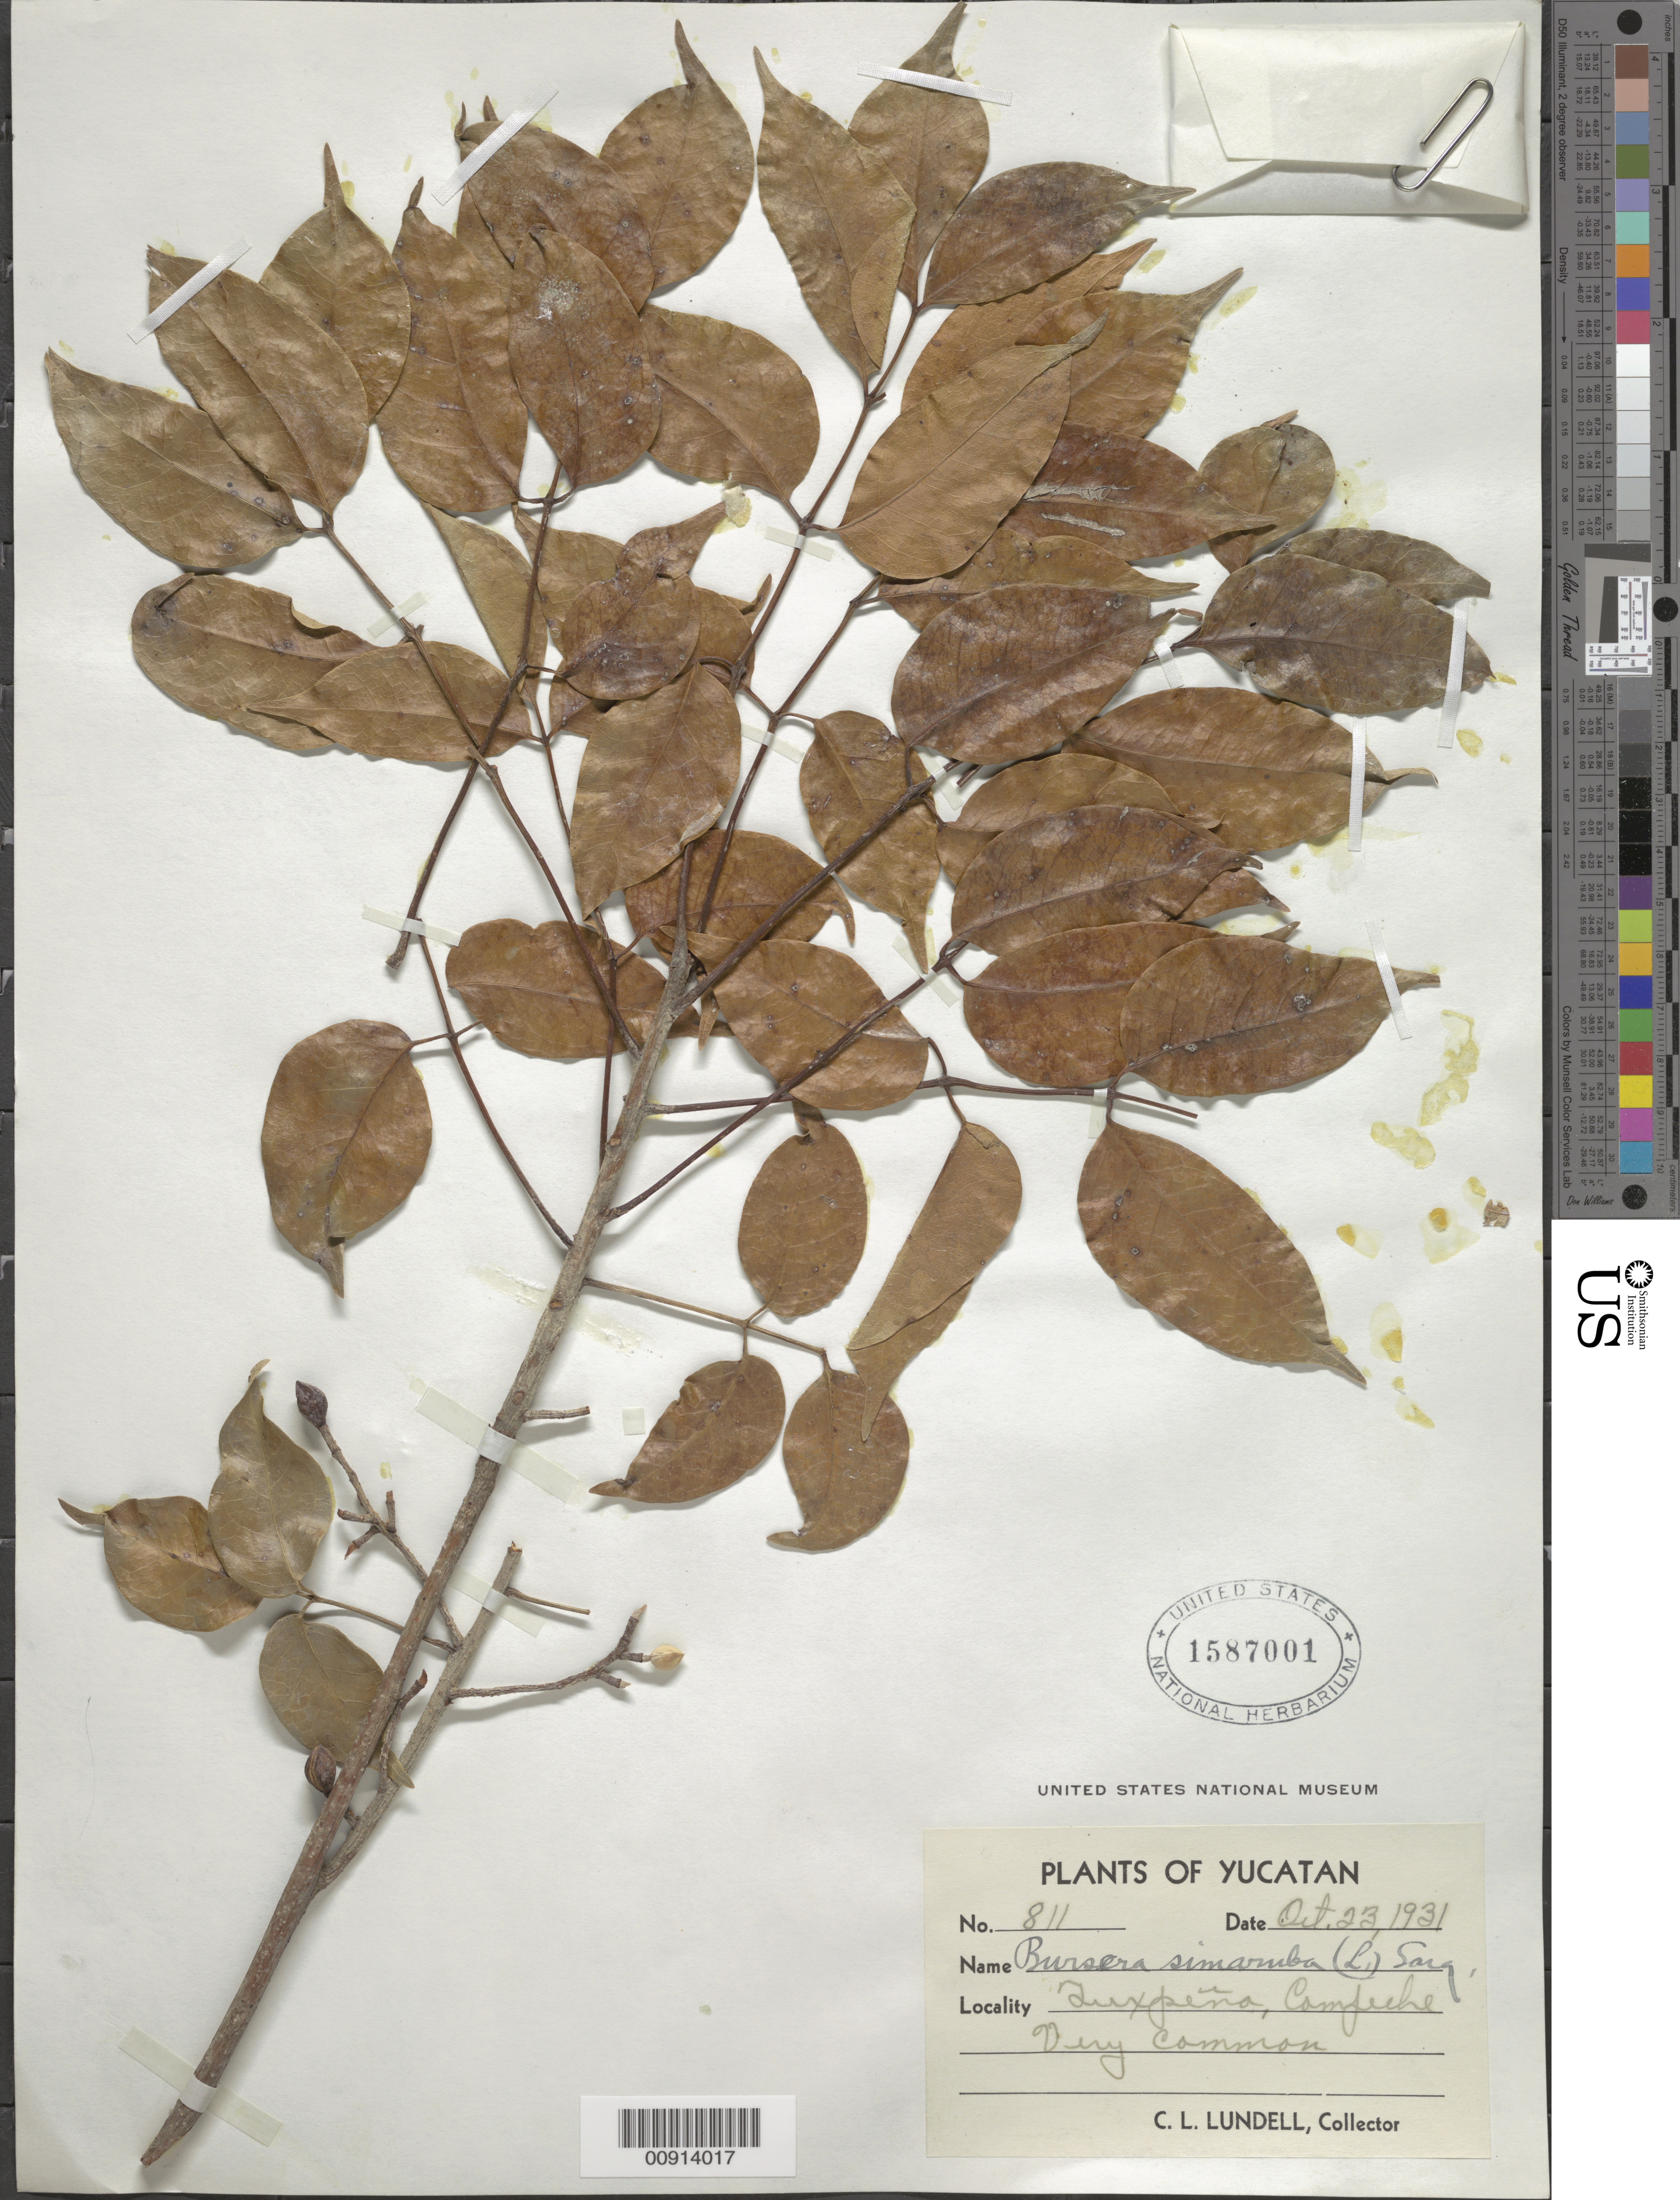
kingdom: Plantae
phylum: Tracheophyta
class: Magnoliopsida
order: Sapindales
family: Burseraceae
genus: Bursera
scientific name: Bursera simaruba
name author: (L.) Sarg.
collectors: C. L. Lundell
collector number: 811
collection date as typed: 23 Oct 1931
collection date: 1931-10-23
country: Mexico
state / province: Campeche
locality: Tuxpeña, Campeche.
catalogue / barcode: US 1587001